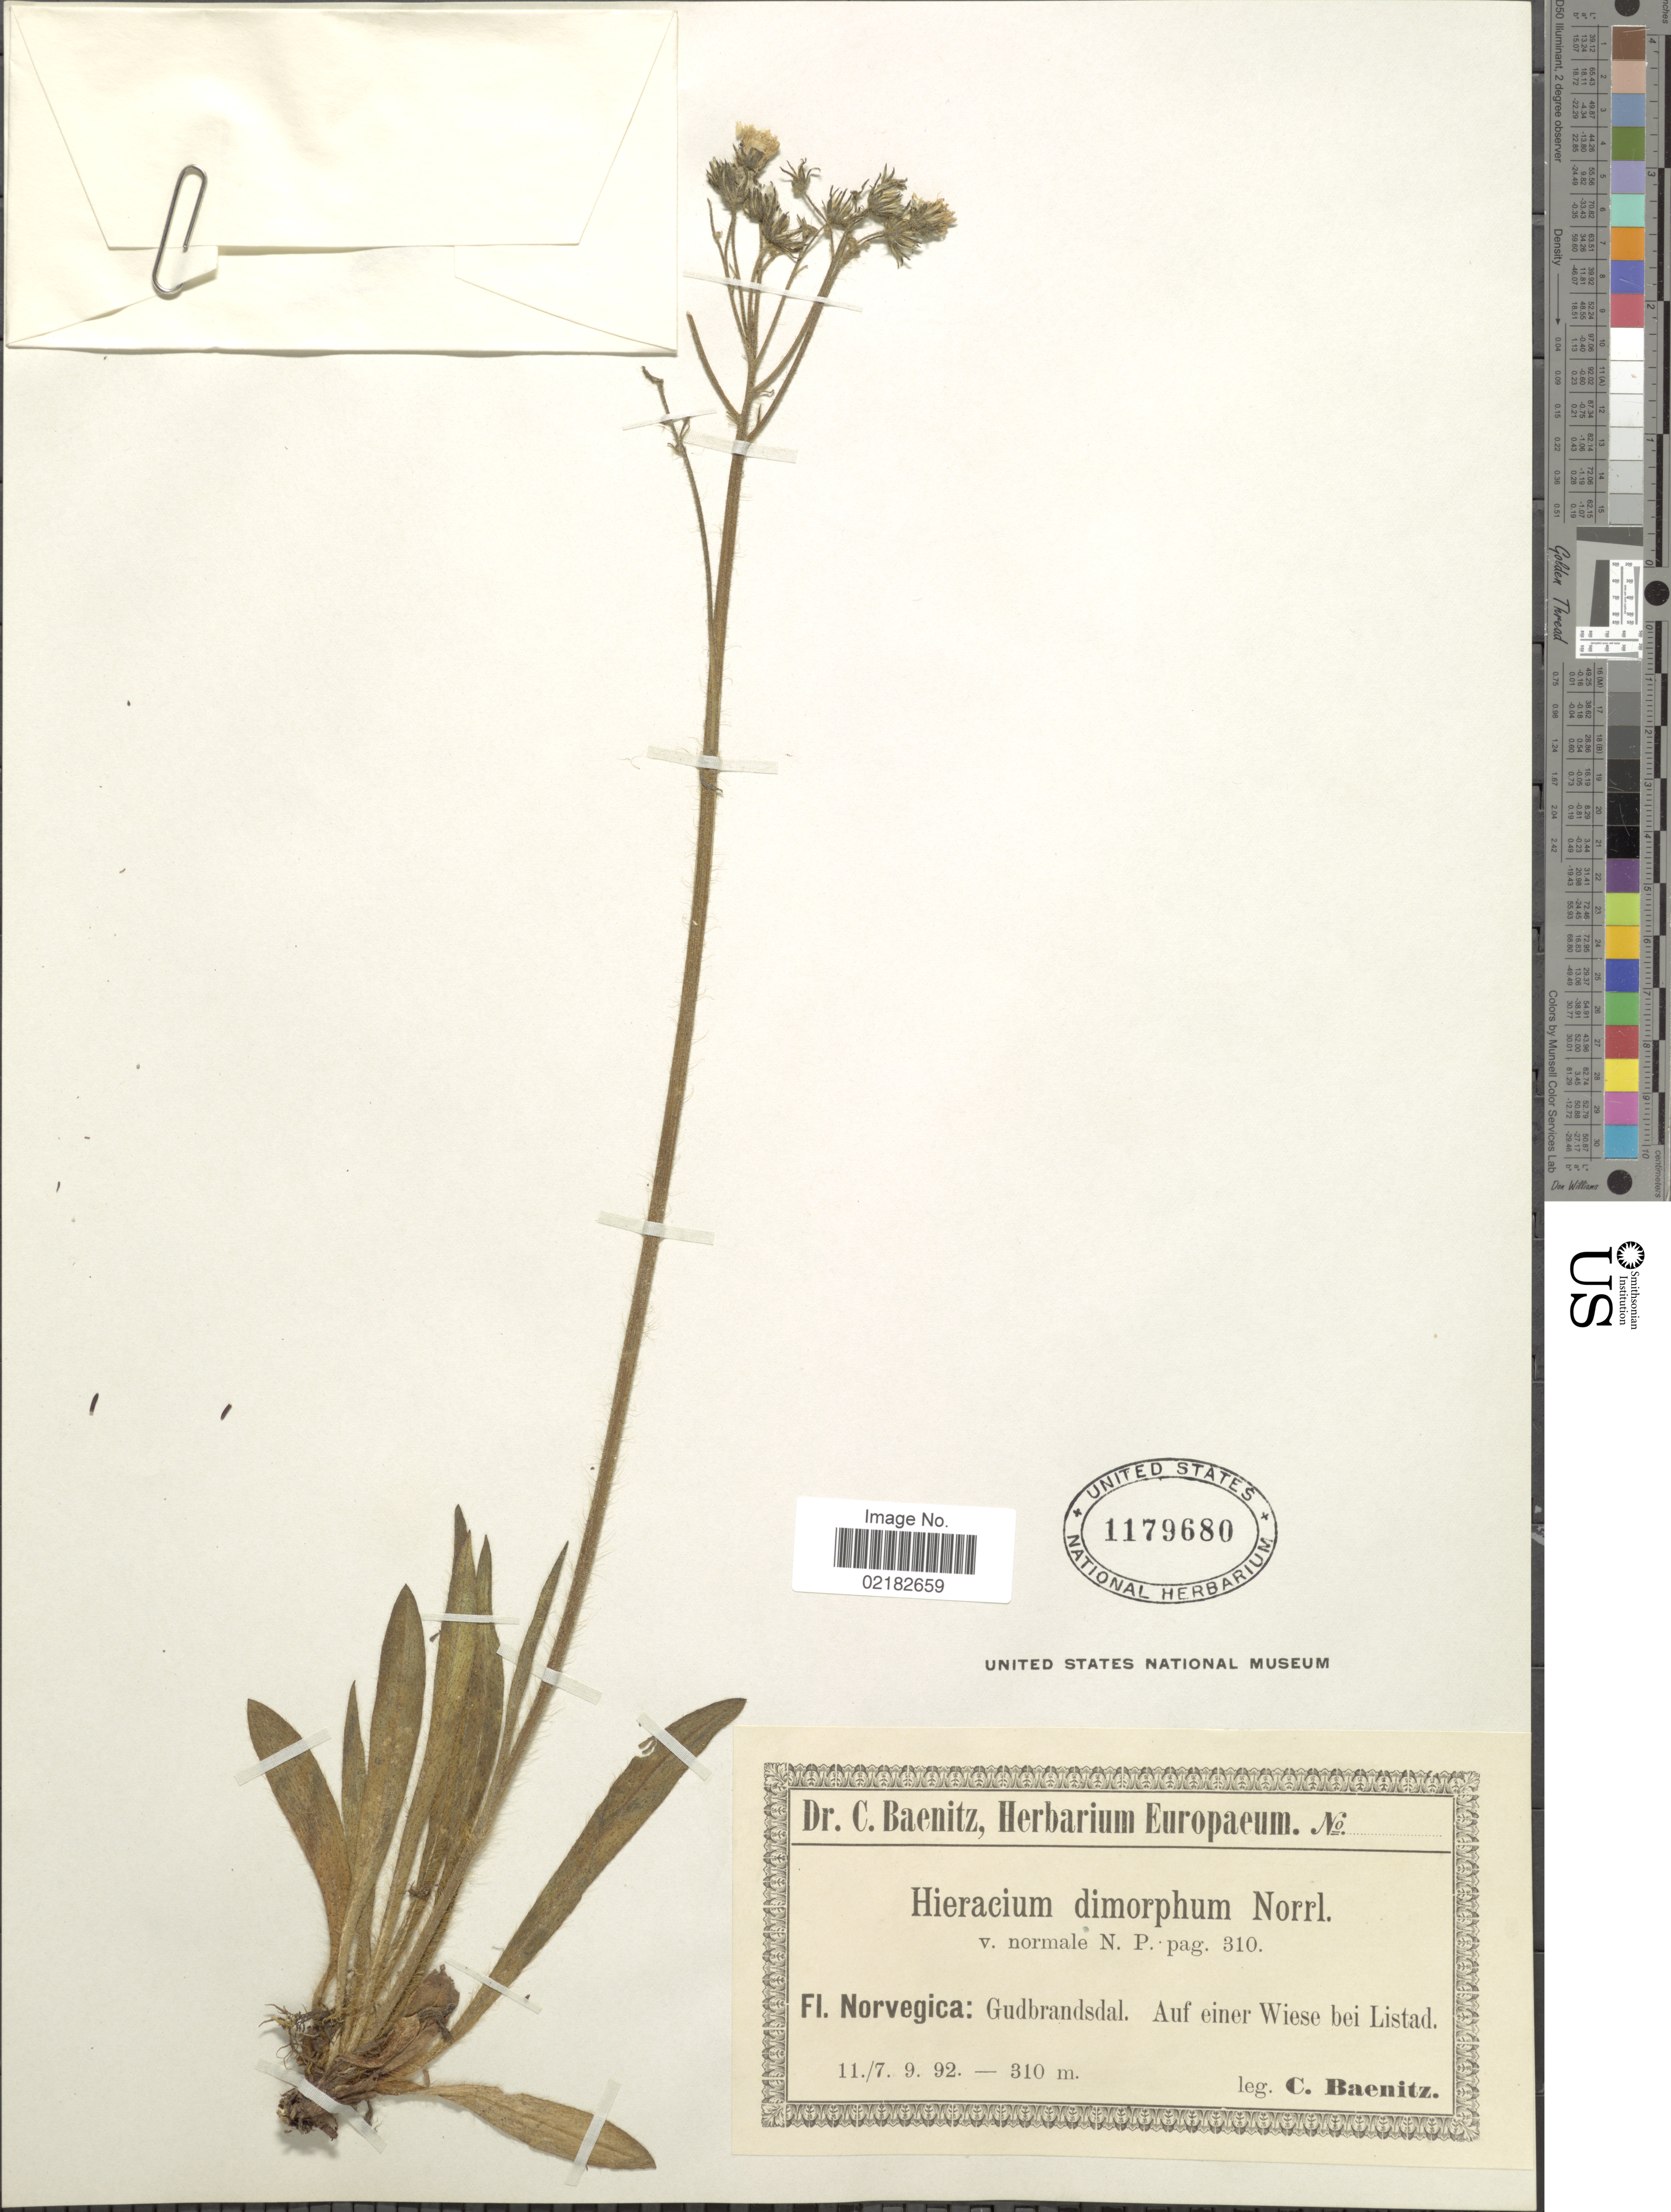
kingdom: Plantae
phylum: Tracheophyta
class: Magnoliopsida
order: Asterales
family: Asteraceae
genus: Hieracium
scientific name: Hieracium dimorphum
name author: Norrlin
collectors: C. G. Baenitz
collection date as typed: Transcribed d/m/y: 11/7/92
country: Norway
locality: Gudbrandsdal. Auf einer Wiese bri Listad.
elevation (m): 310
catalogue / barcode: US 1179680